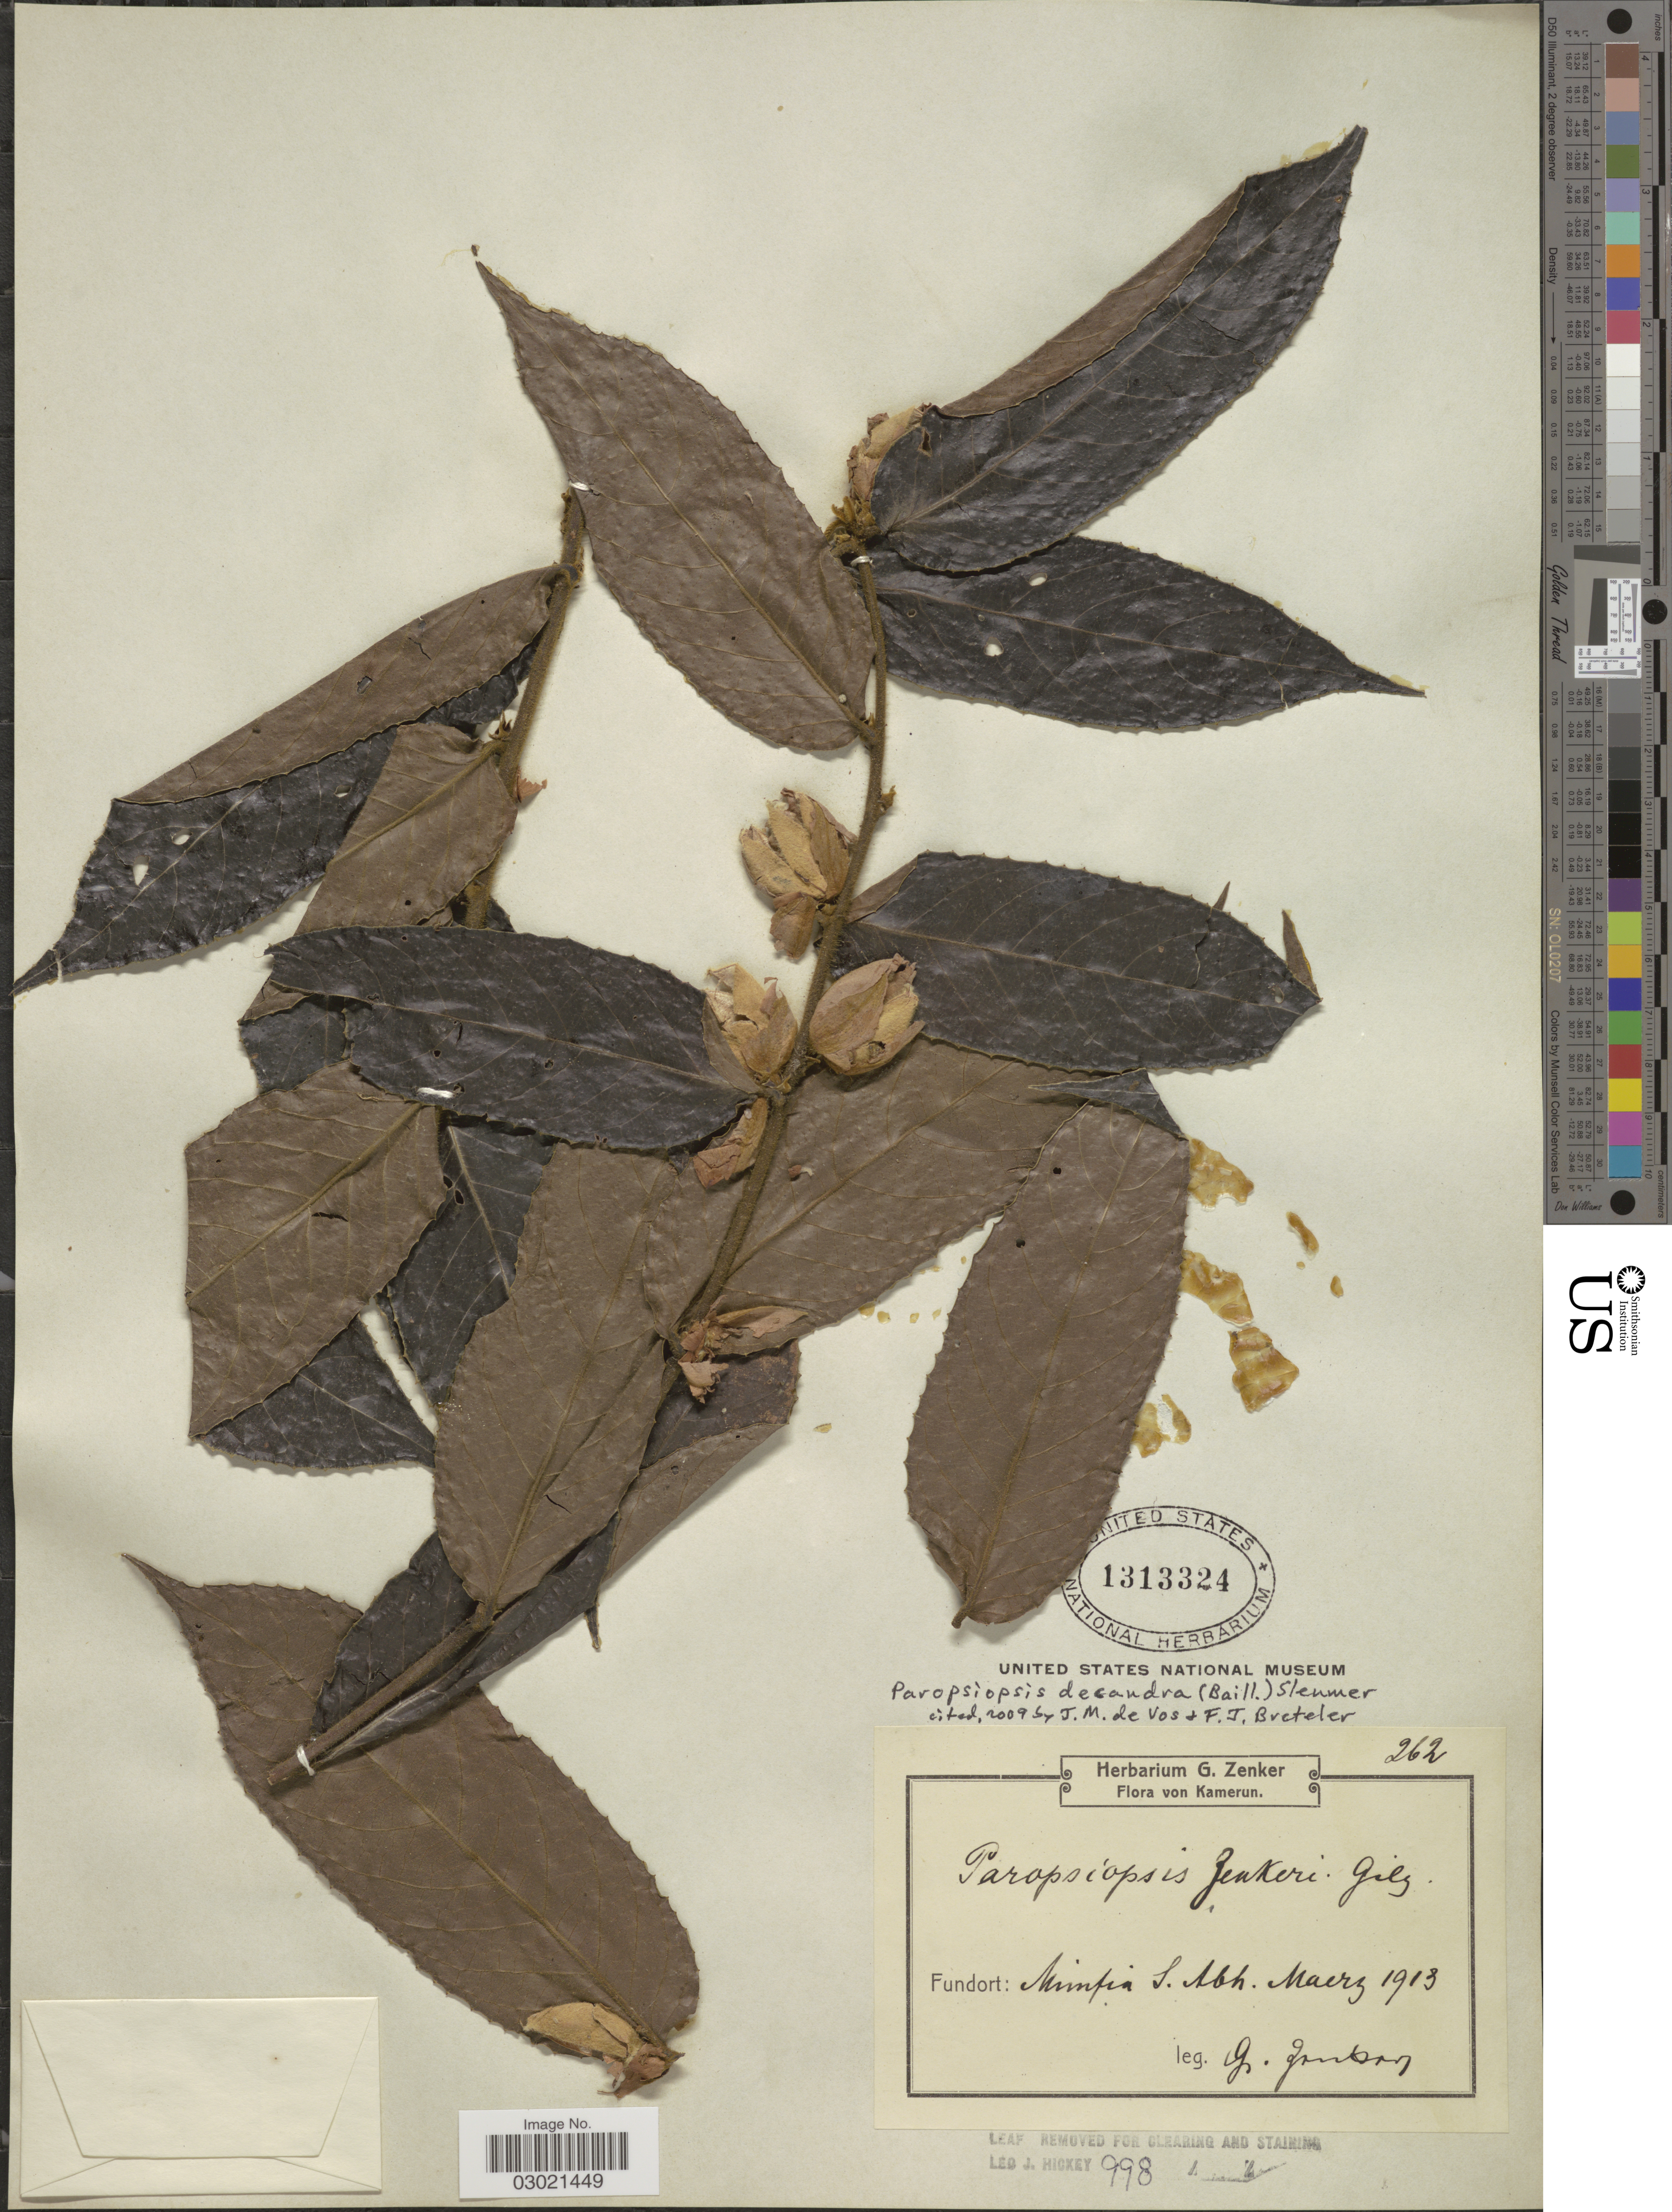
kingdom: Plantae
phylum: Tracheophyta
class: Magnoliopsida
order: Malpighiales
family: Passifloraceae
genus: Paropsiopsis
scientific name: Paropsiopsis decandra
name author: (Baill.) Sleumer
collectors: G. A. Zenker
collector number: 262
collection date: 1913-03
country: Cameroon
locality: Mimfe S. Abh.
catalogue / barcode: US 1313324